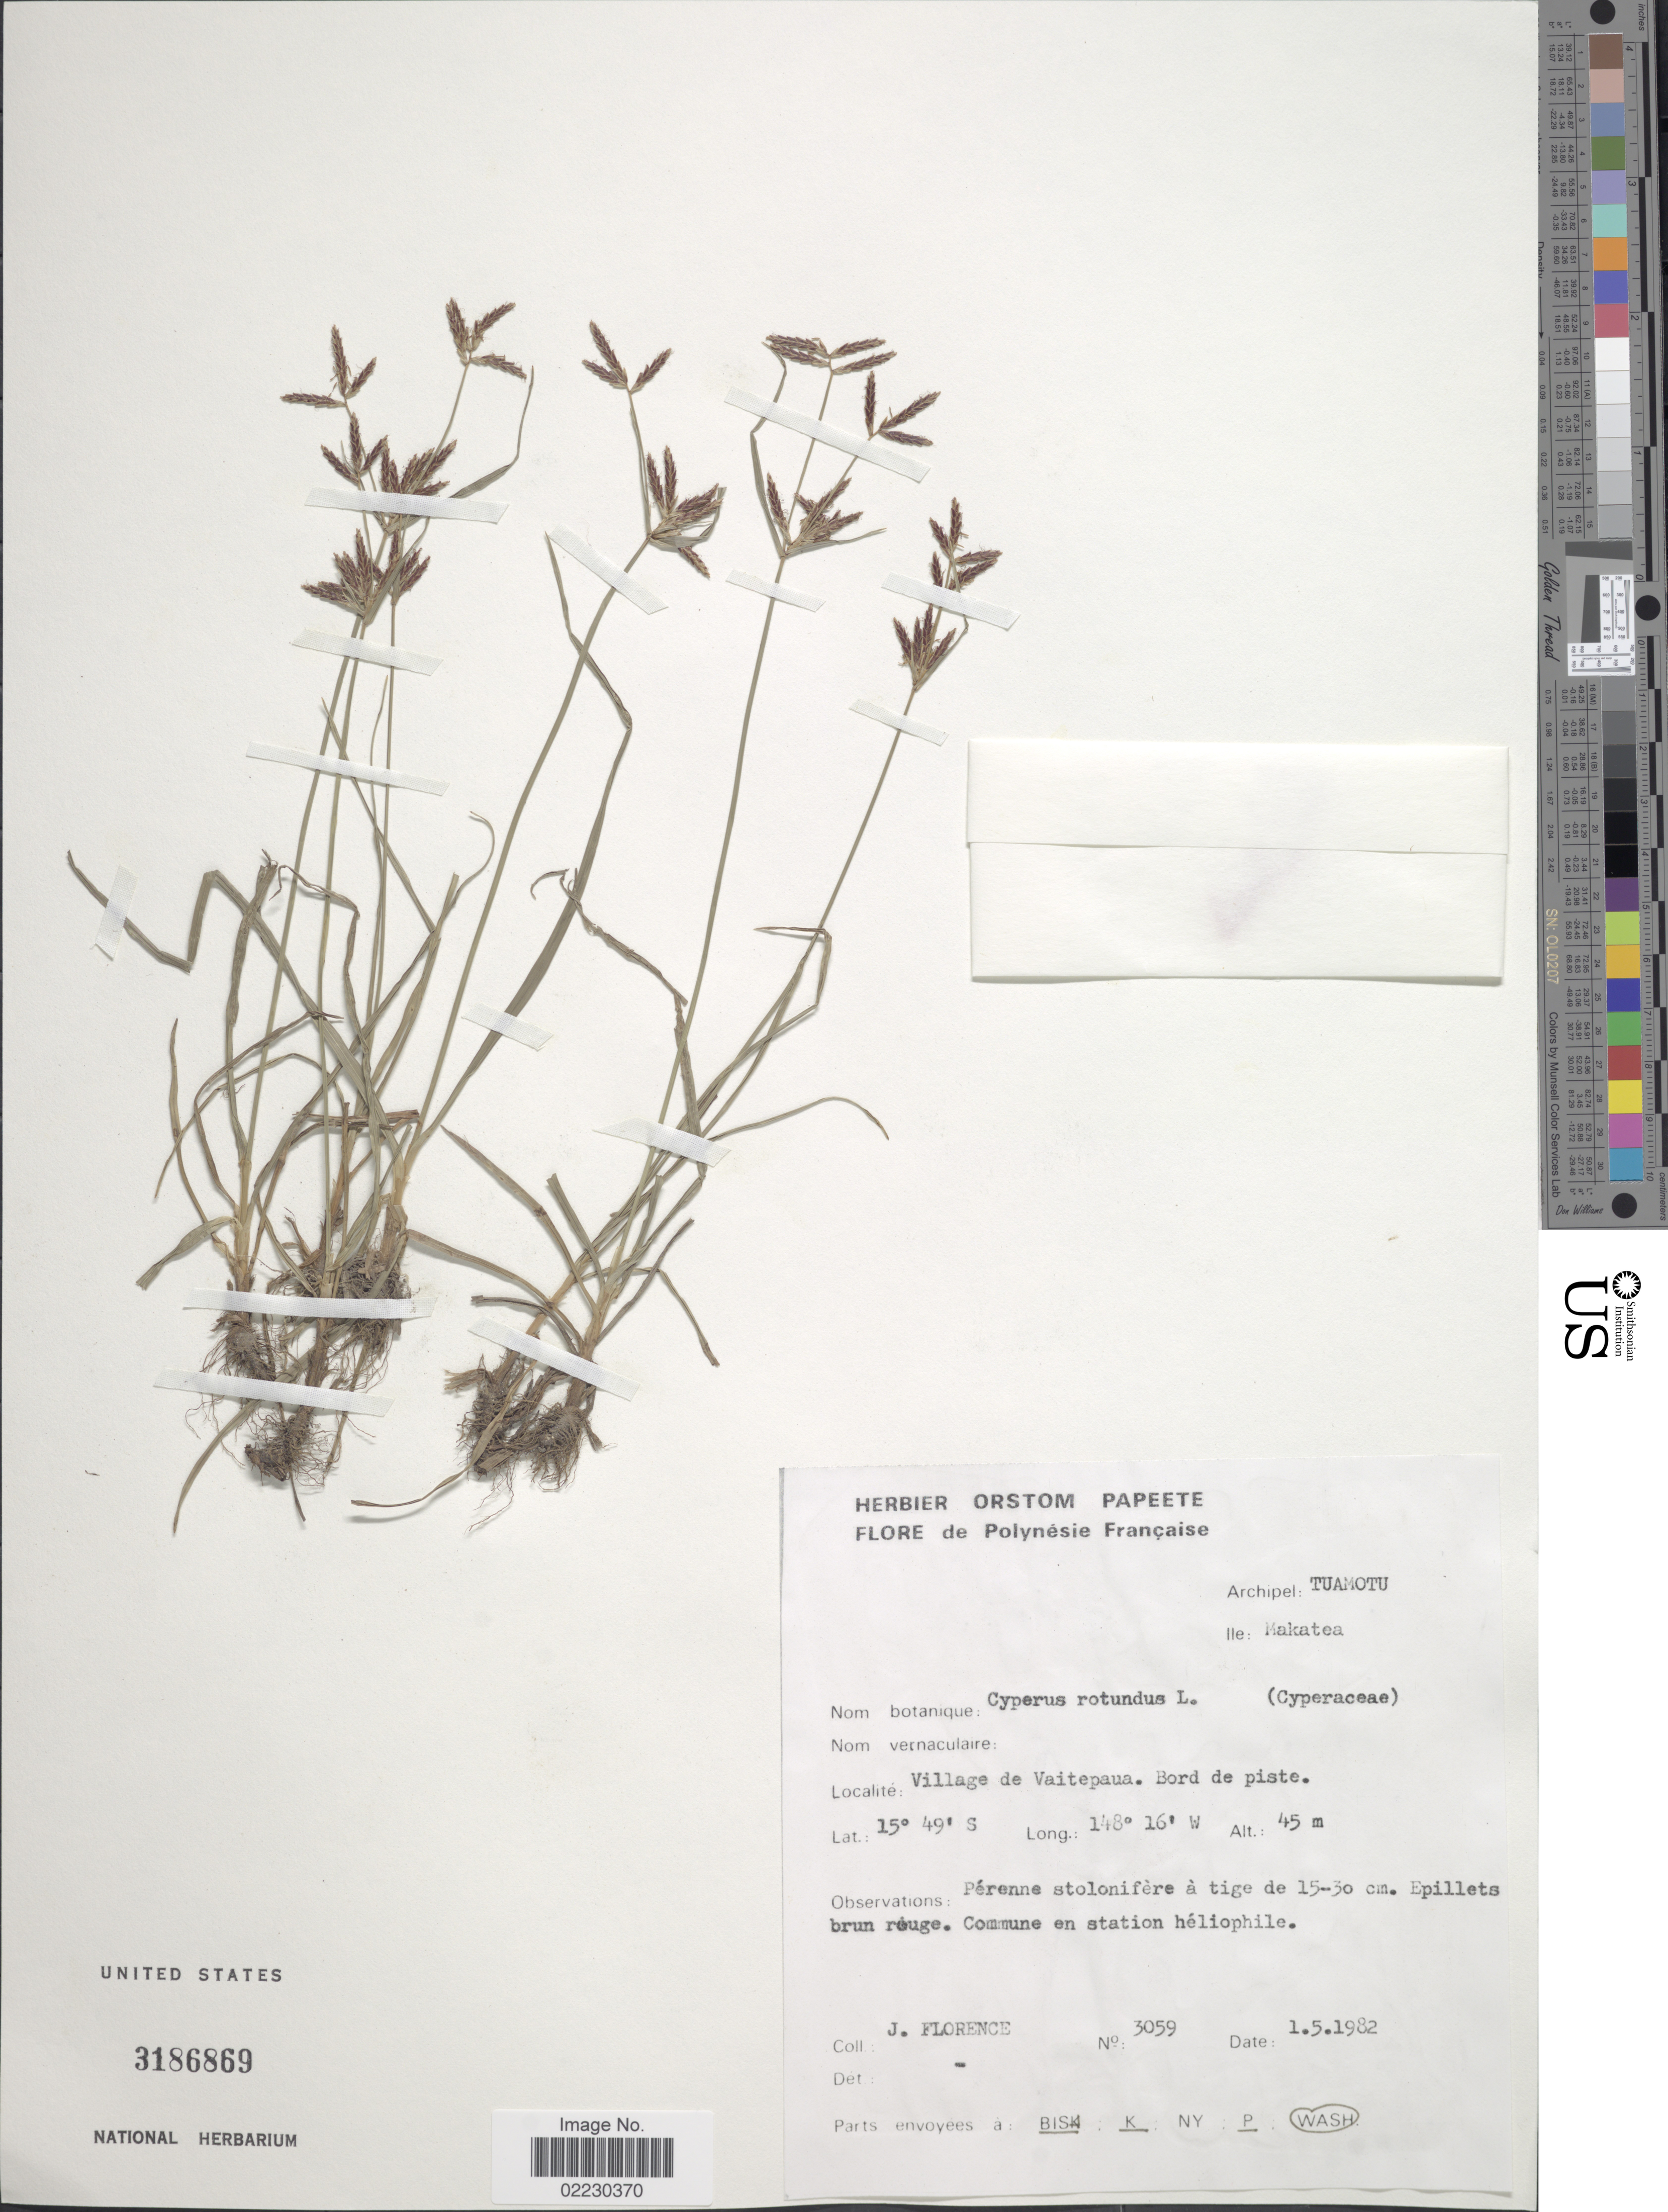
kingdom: Plantae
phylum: Tracheophyta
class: Liliopsida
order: Poales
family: Cyperaceae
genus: Cyperus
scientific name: Cyperus rotundus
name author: L.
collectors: J. Florence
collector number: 3059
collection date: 1982-05-01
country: French Polynesia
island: Makatea [Aurora]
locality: Archipel: Tuamotu, Makatea, Village de Vaitepaua. Bord de piste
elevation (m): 45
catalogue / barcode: US 3186869